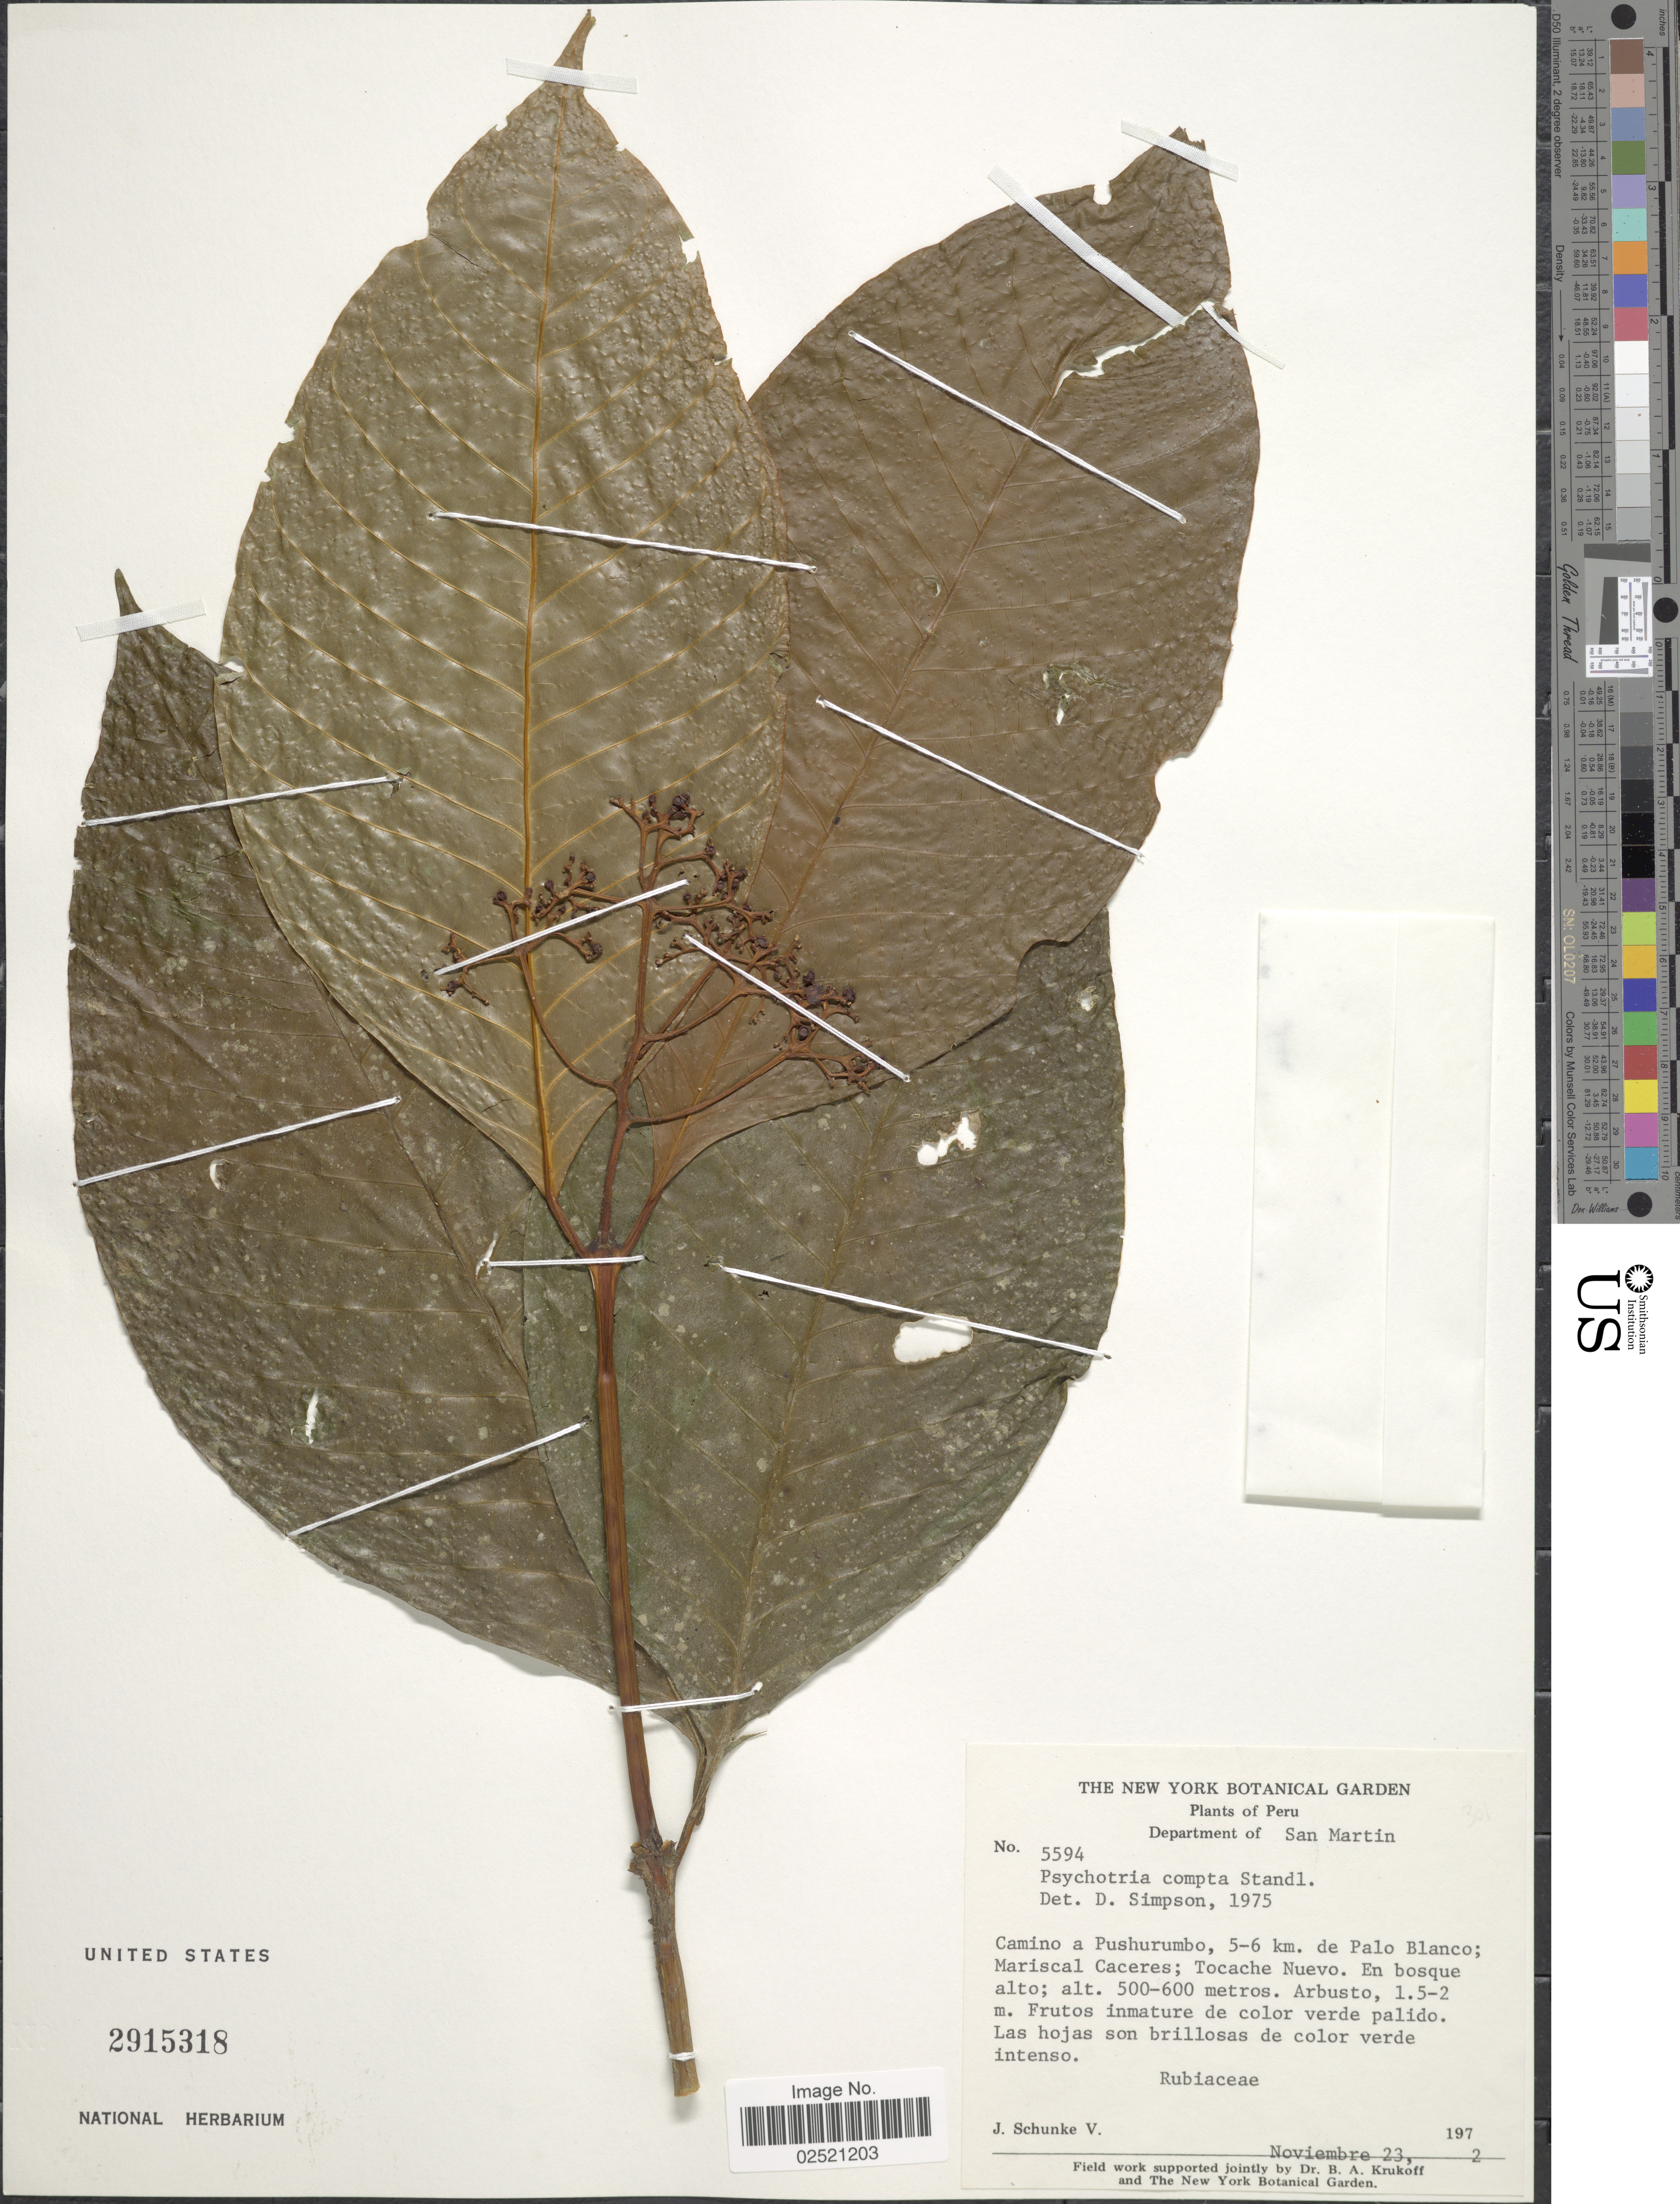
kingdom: Plantae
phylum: Tracheophyta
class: Magnoliopsida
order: Gentianales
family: Rubiaceae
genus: Psychotria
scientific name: Psychotria compta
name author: Standl.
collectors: J. Schunke Vigo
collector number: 5594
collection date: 1972-11-23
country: Peru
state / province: San Martín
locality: Camino a Pushurumbo, 5-6 km. de Palo Blanco; Mariscal Caceres; Tocache Nuevo, en bosque alto.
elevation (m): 500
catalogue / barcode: US 2915318